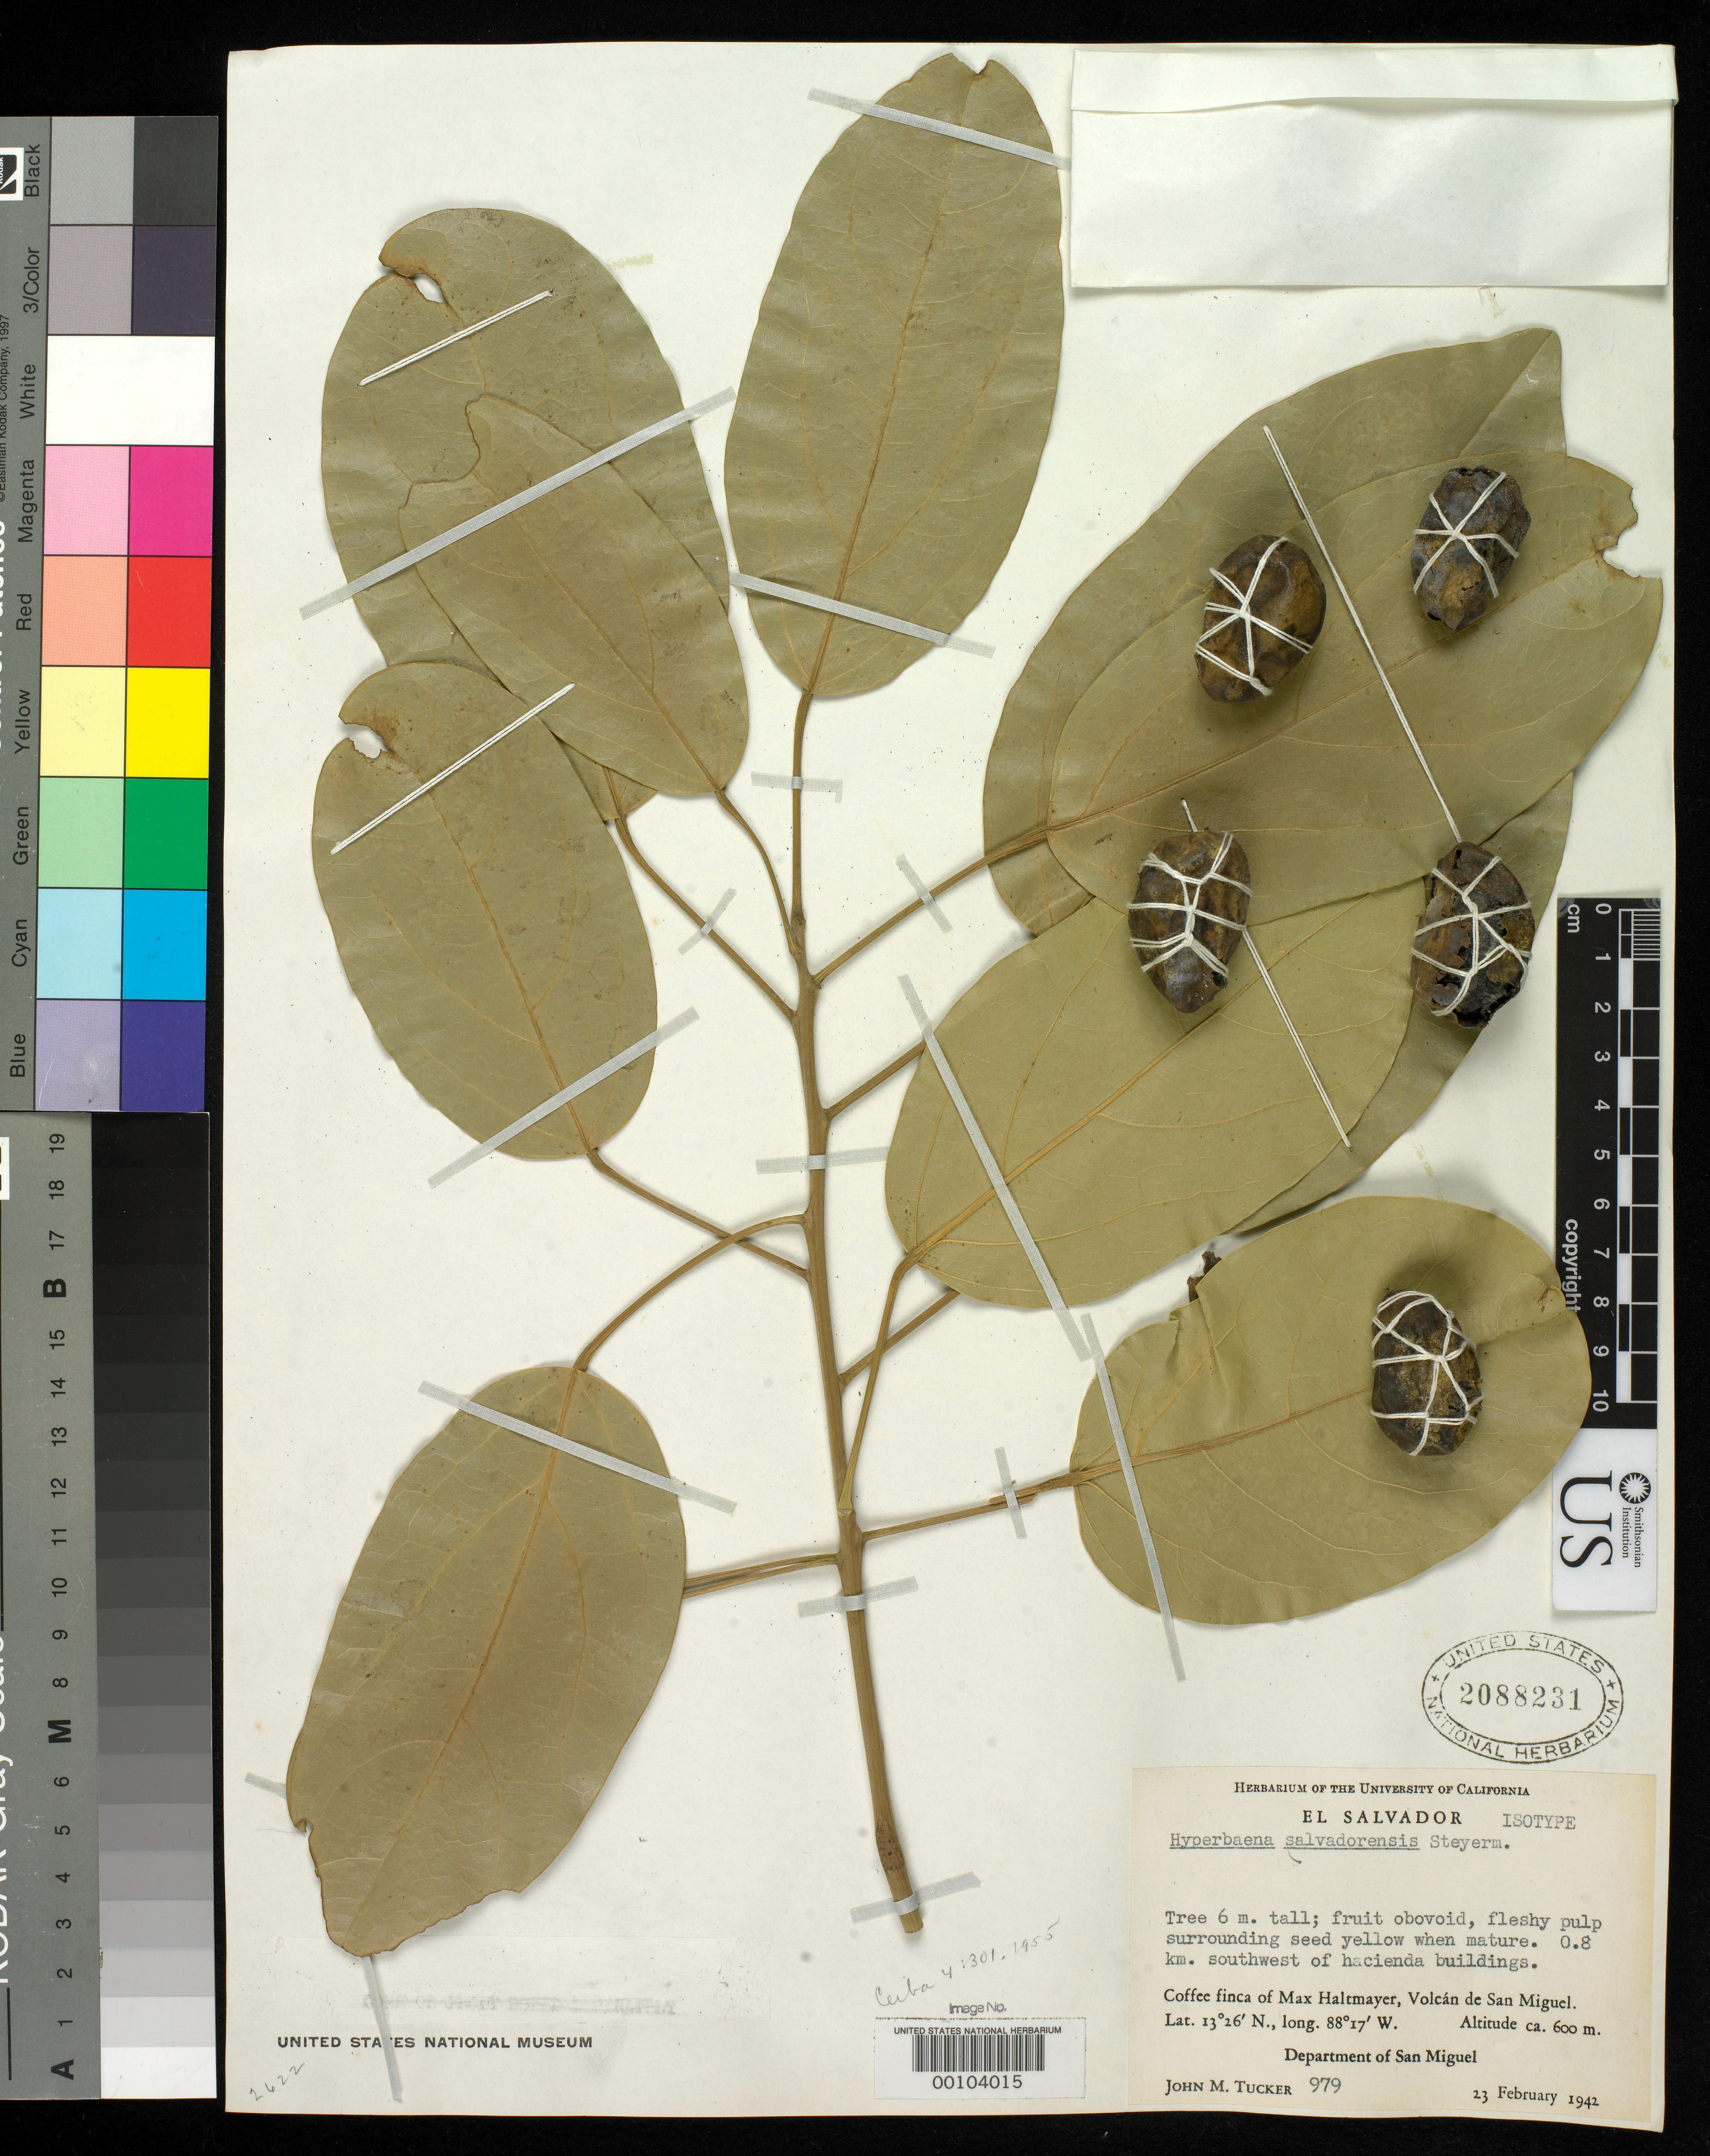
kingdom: Plantae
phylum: Tracheophyta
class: Magnoliopsida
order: Ranunculales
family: Menispermaceae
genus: Hyperbaena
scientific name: Hyperbaena salvadorensis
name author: Steyerm.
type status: Isotype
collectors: J. M. Tucker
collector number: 979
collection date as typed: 23 Feb 1942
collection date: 1942-02-23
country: El Salvador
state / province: San Miguel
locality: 0.8 km SW of buildings of Hacienda of Maxhaltmeyer, volcan San Miguel.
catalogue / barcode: US 2088231